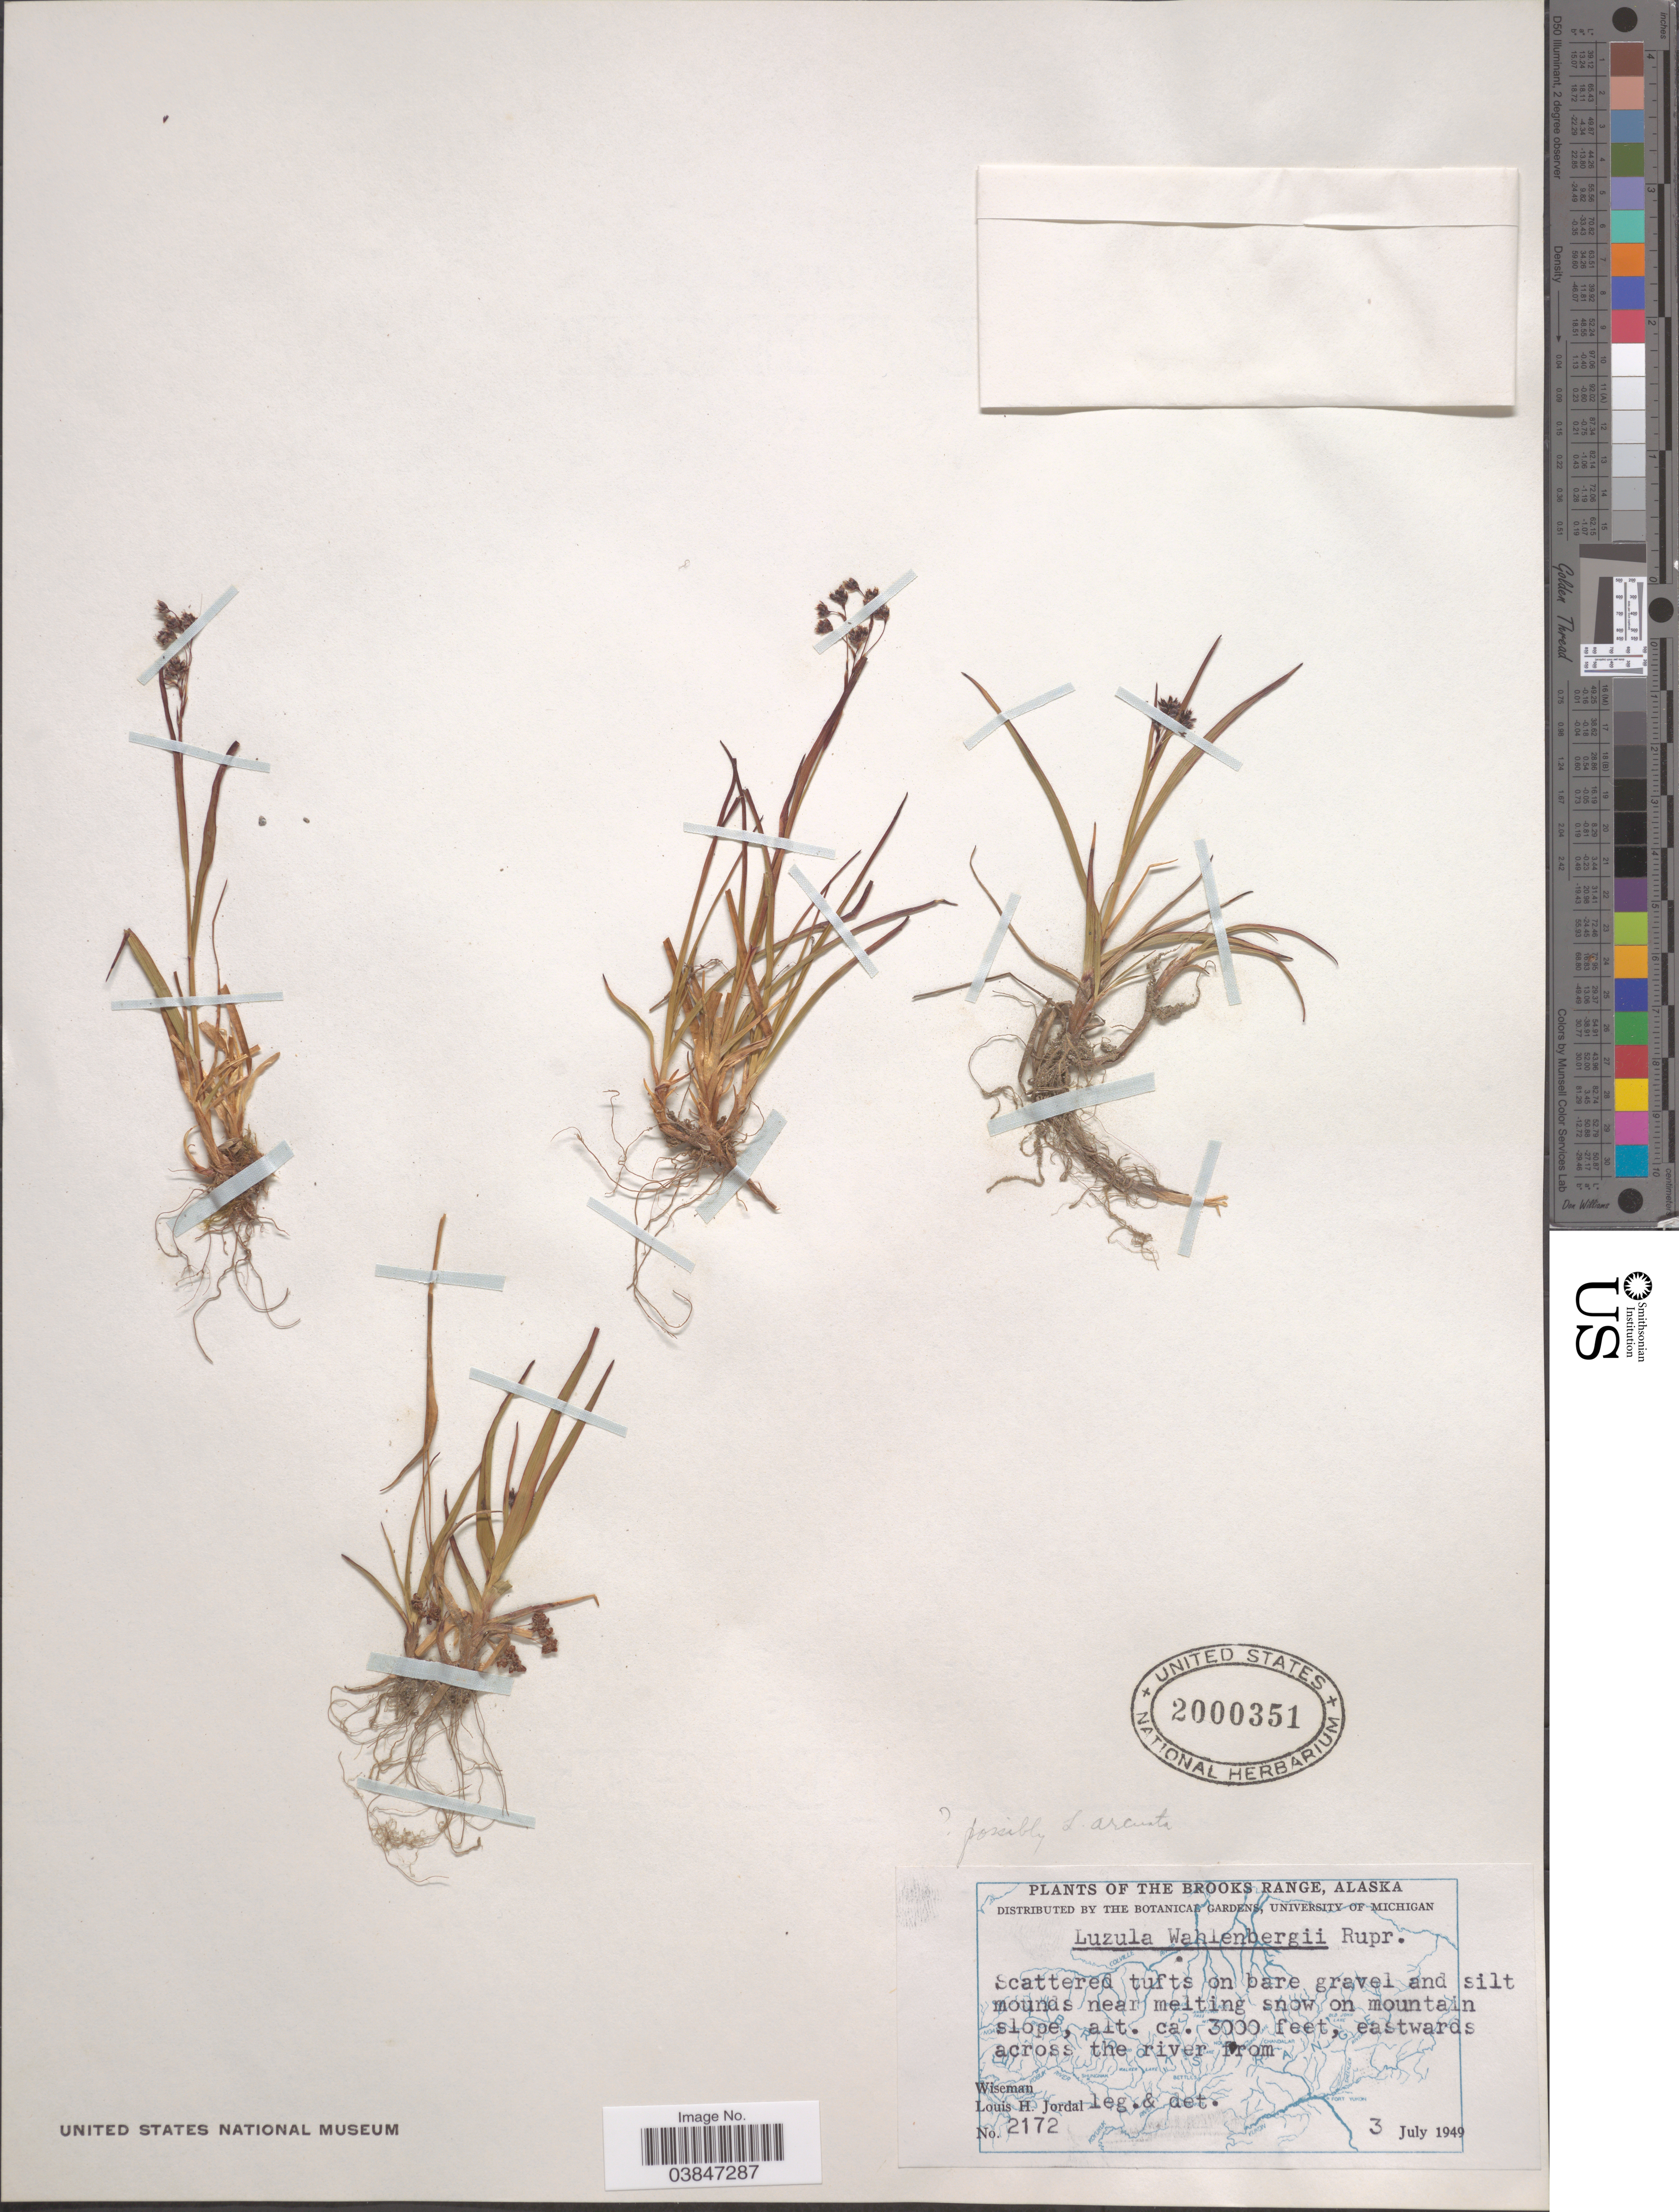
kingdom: Plantae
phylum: Tracheophyta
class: Liliopsida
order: Poales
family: Juncaceae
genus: Luzula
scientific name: Luzula wahlenbergii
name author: Rupr.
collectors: L. Jordal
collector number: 2172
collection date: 1949-07-03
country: United States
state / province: Alaska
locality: Brooks Range. Scattered tufts on bare gravel and silt mounds near melting snow on mountain slope, eastwards across the river from Wiseman.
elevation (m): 914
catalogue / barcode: US 2000351